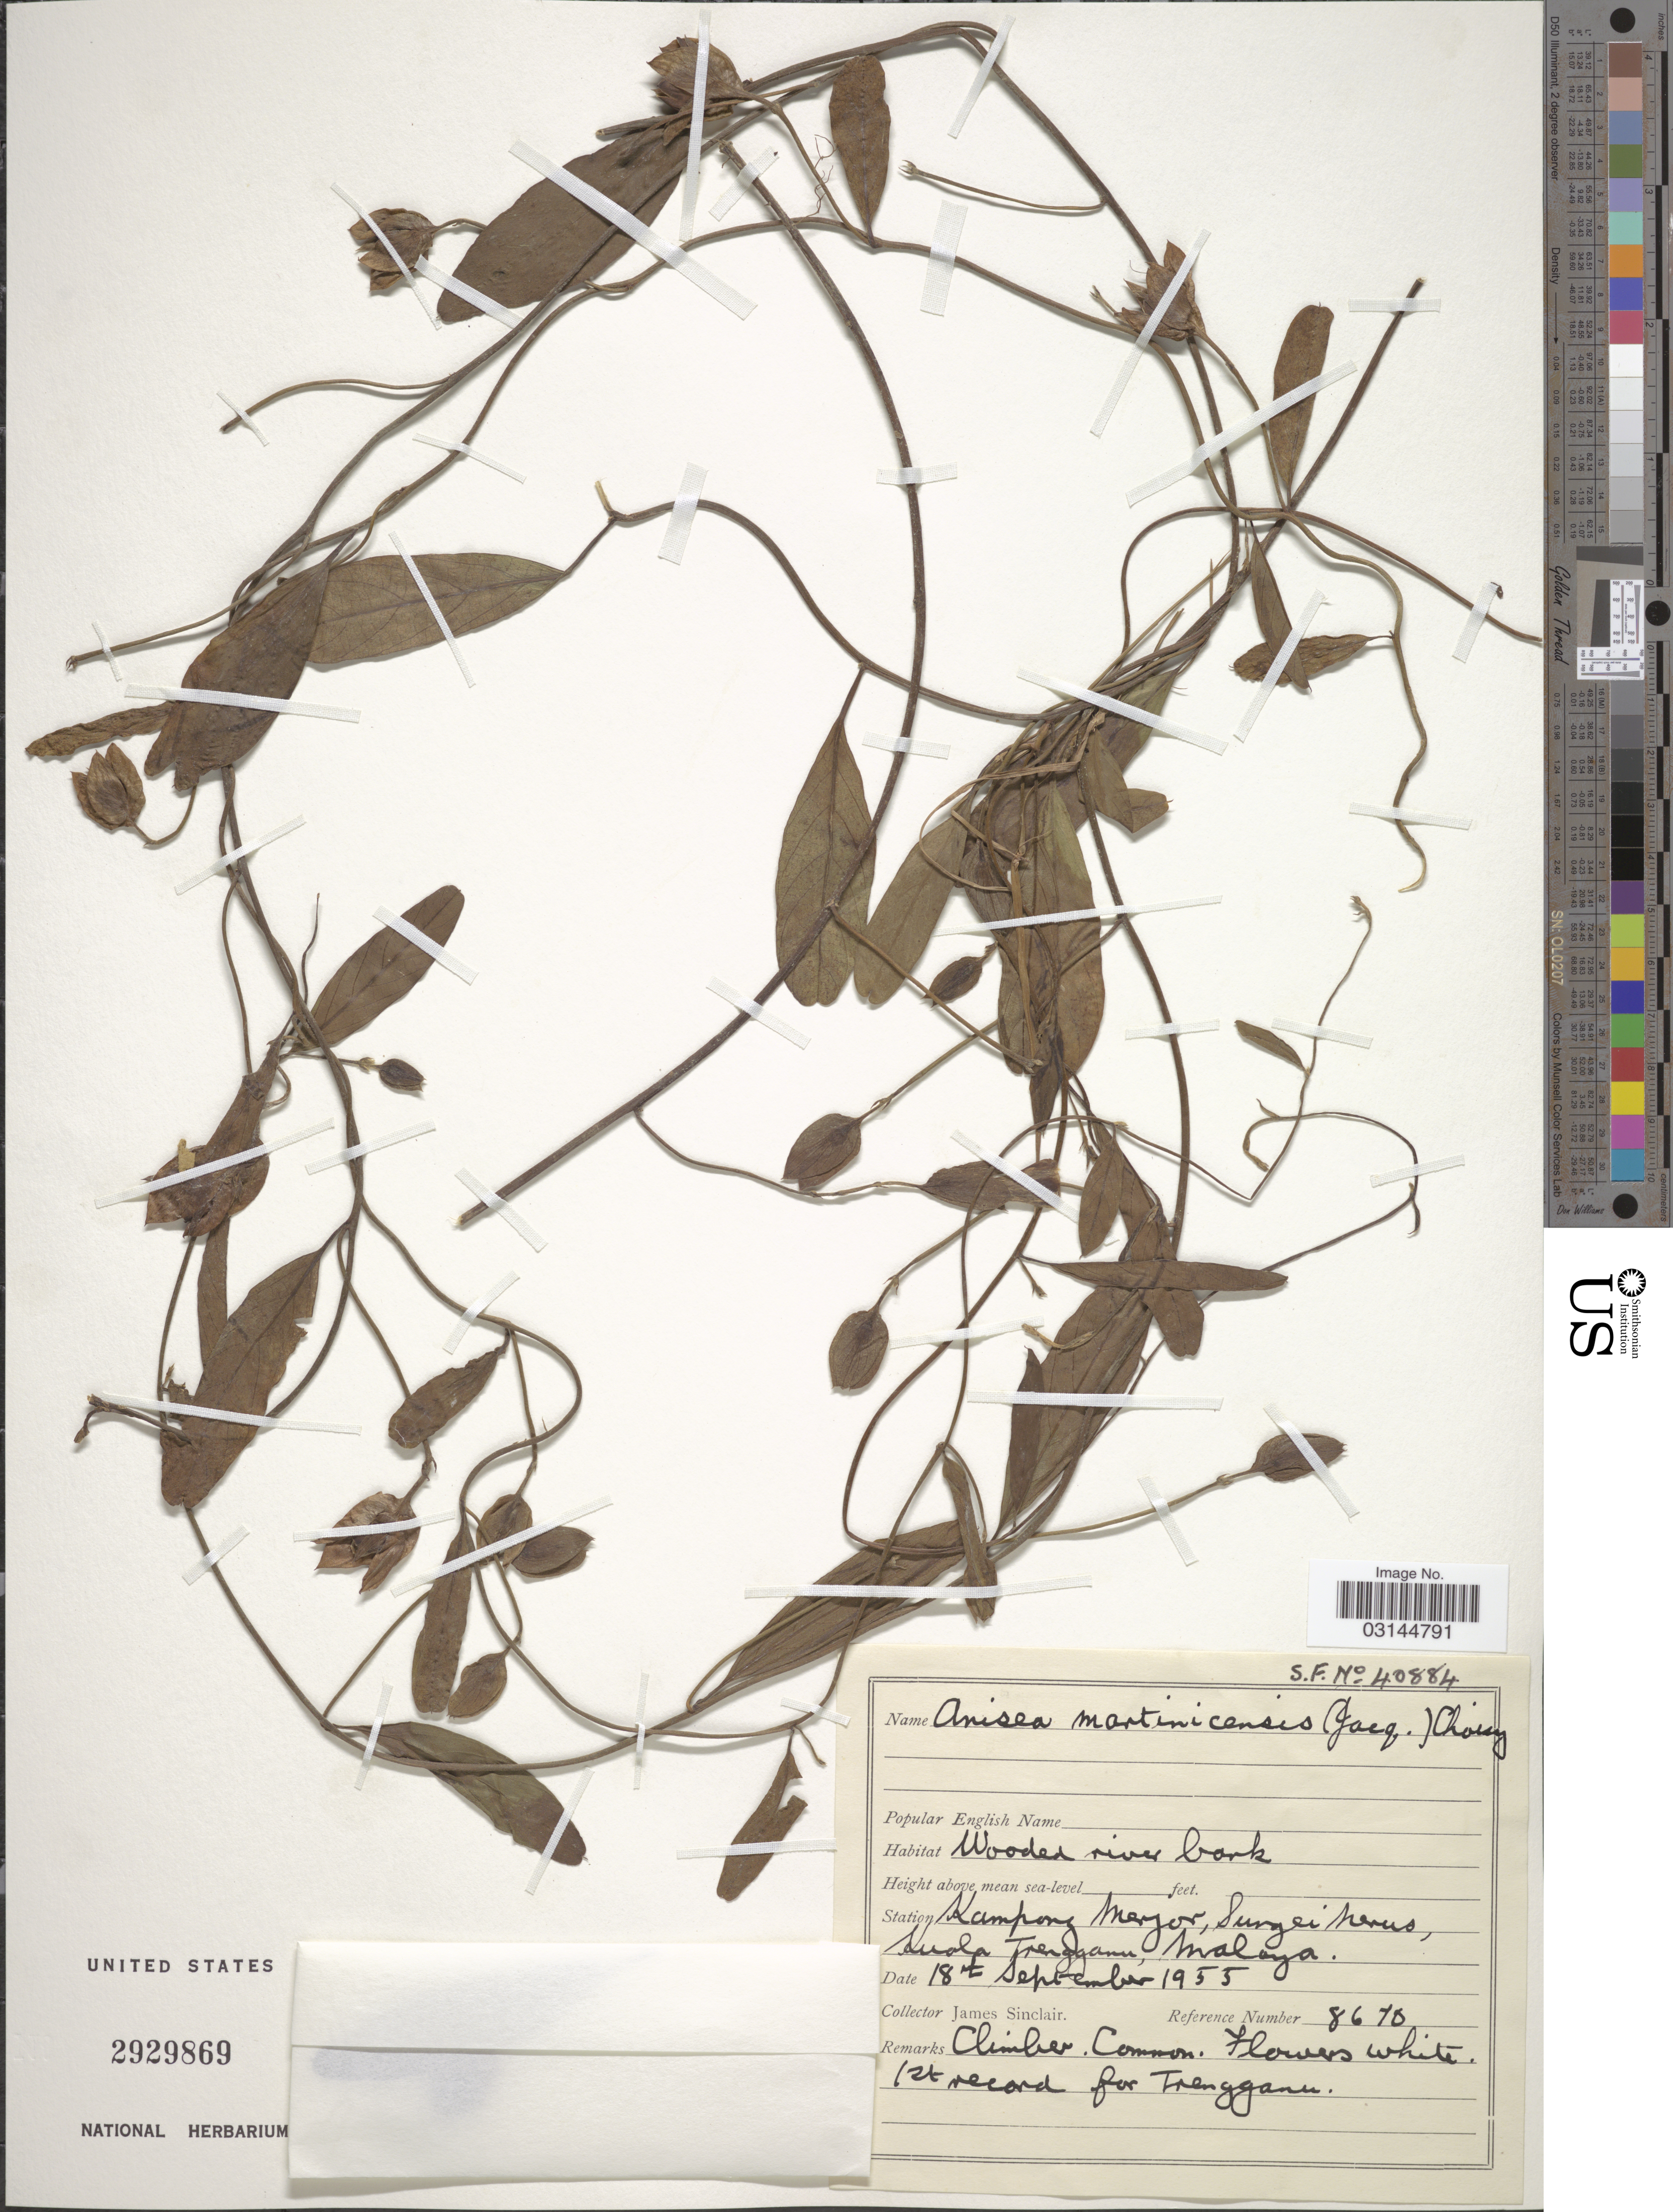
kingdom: Plantae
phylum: Tracheophyta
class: Magnoliopsida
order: Solanales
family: Convolvulaceae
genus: Aniseia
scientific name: Aniseia martinicensis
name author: (Jacq.) Choisy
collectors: J. Sinclair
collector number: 8670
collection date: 1955-09-18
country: Malaysia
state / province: Terengganu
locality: Station Kampong Major, Sungei Nerus, Kuala Terengganu, Malaya.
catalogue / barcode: US 2929869